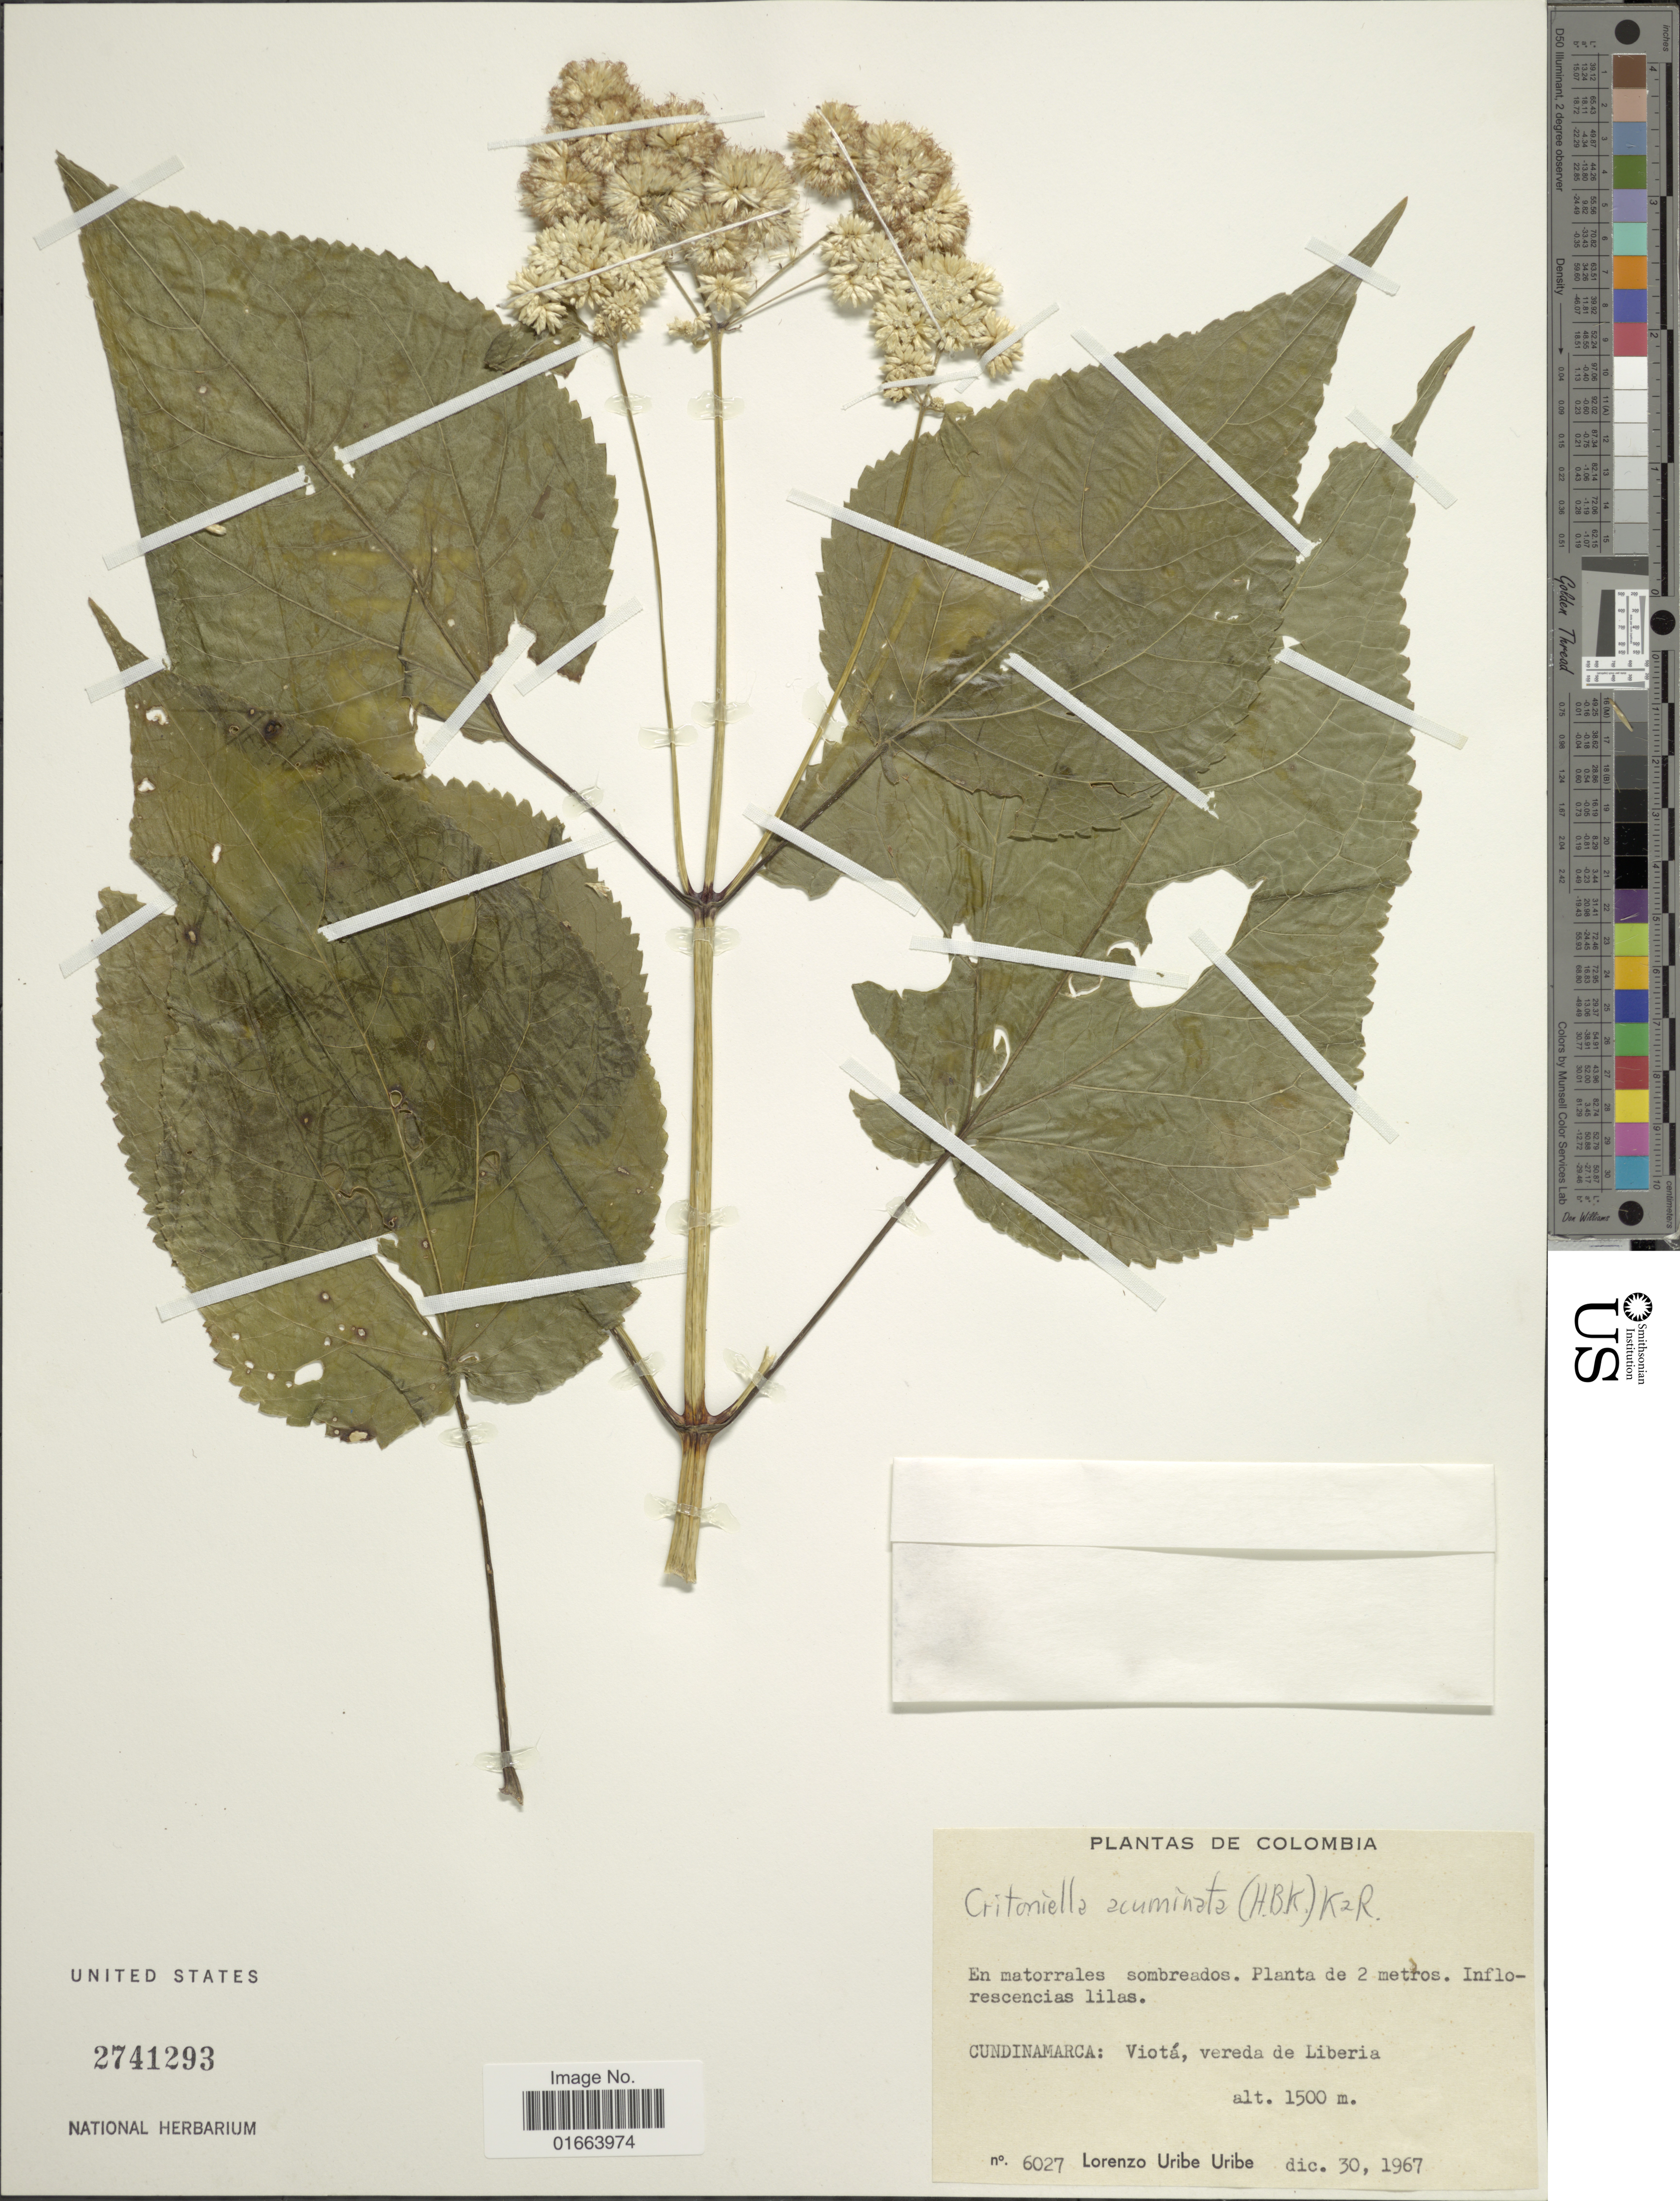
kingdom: Plantae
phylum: Tracheophyta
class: Magnoliopsida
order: Asterales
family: Asteraceae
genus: Critoniella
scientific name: Critoniella acuminata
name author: (Kunth) R.M. King & H. Rob.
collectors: L. Uribe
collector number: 6027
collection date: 1967-12-30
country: Colombia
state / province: Cundinamarca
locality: Viotá, vereda de Liberia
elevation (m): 1500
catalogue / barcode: US 2741293